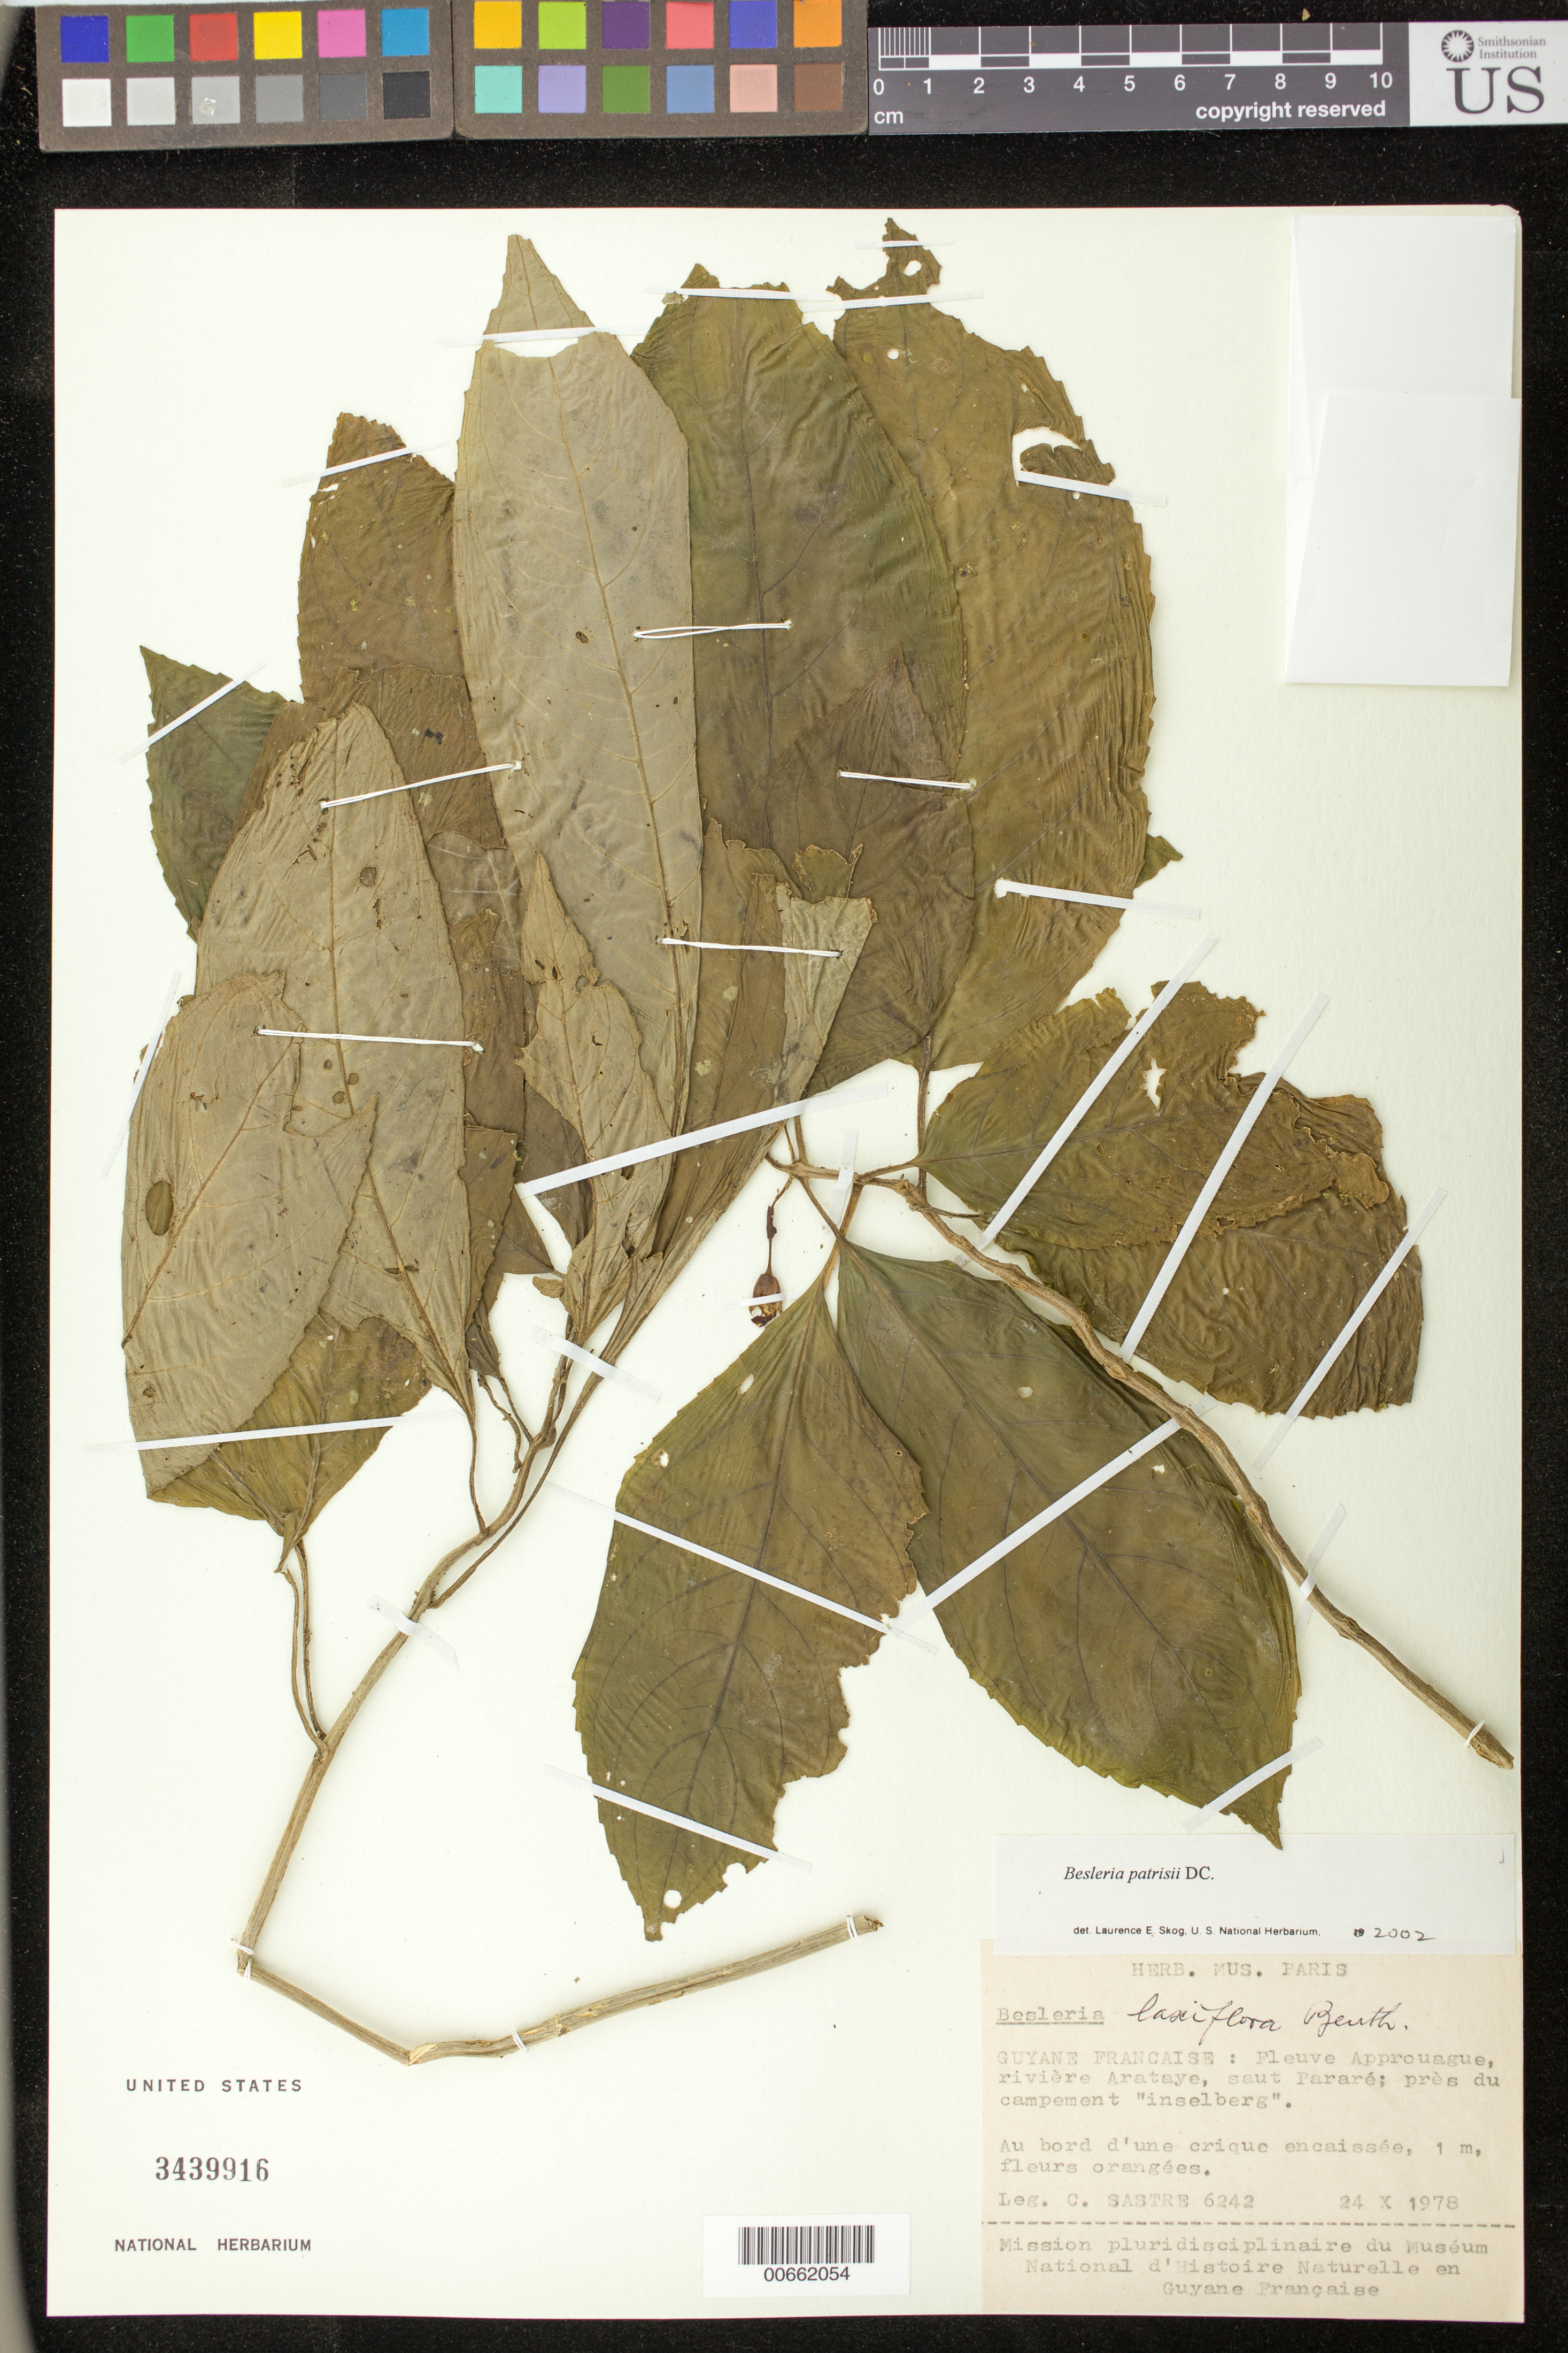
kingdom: Plantae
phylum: Tracheophyta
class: Magnoliopsida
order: Lamiales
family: Gesneriaceae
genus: Besleria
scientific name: Besleria patrisii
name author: DC.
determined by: Skog, Laurence E.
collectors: C. H. L. Sastre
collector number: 6242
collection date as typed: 24 Oct 1978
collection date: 1978-10-24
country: French Guiana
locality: Fleuve Approuague, rivière Arataye, saut Pararé; près du campement "inselberg"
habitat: Au bord d'une crique encaissée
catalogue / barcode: US 3439916